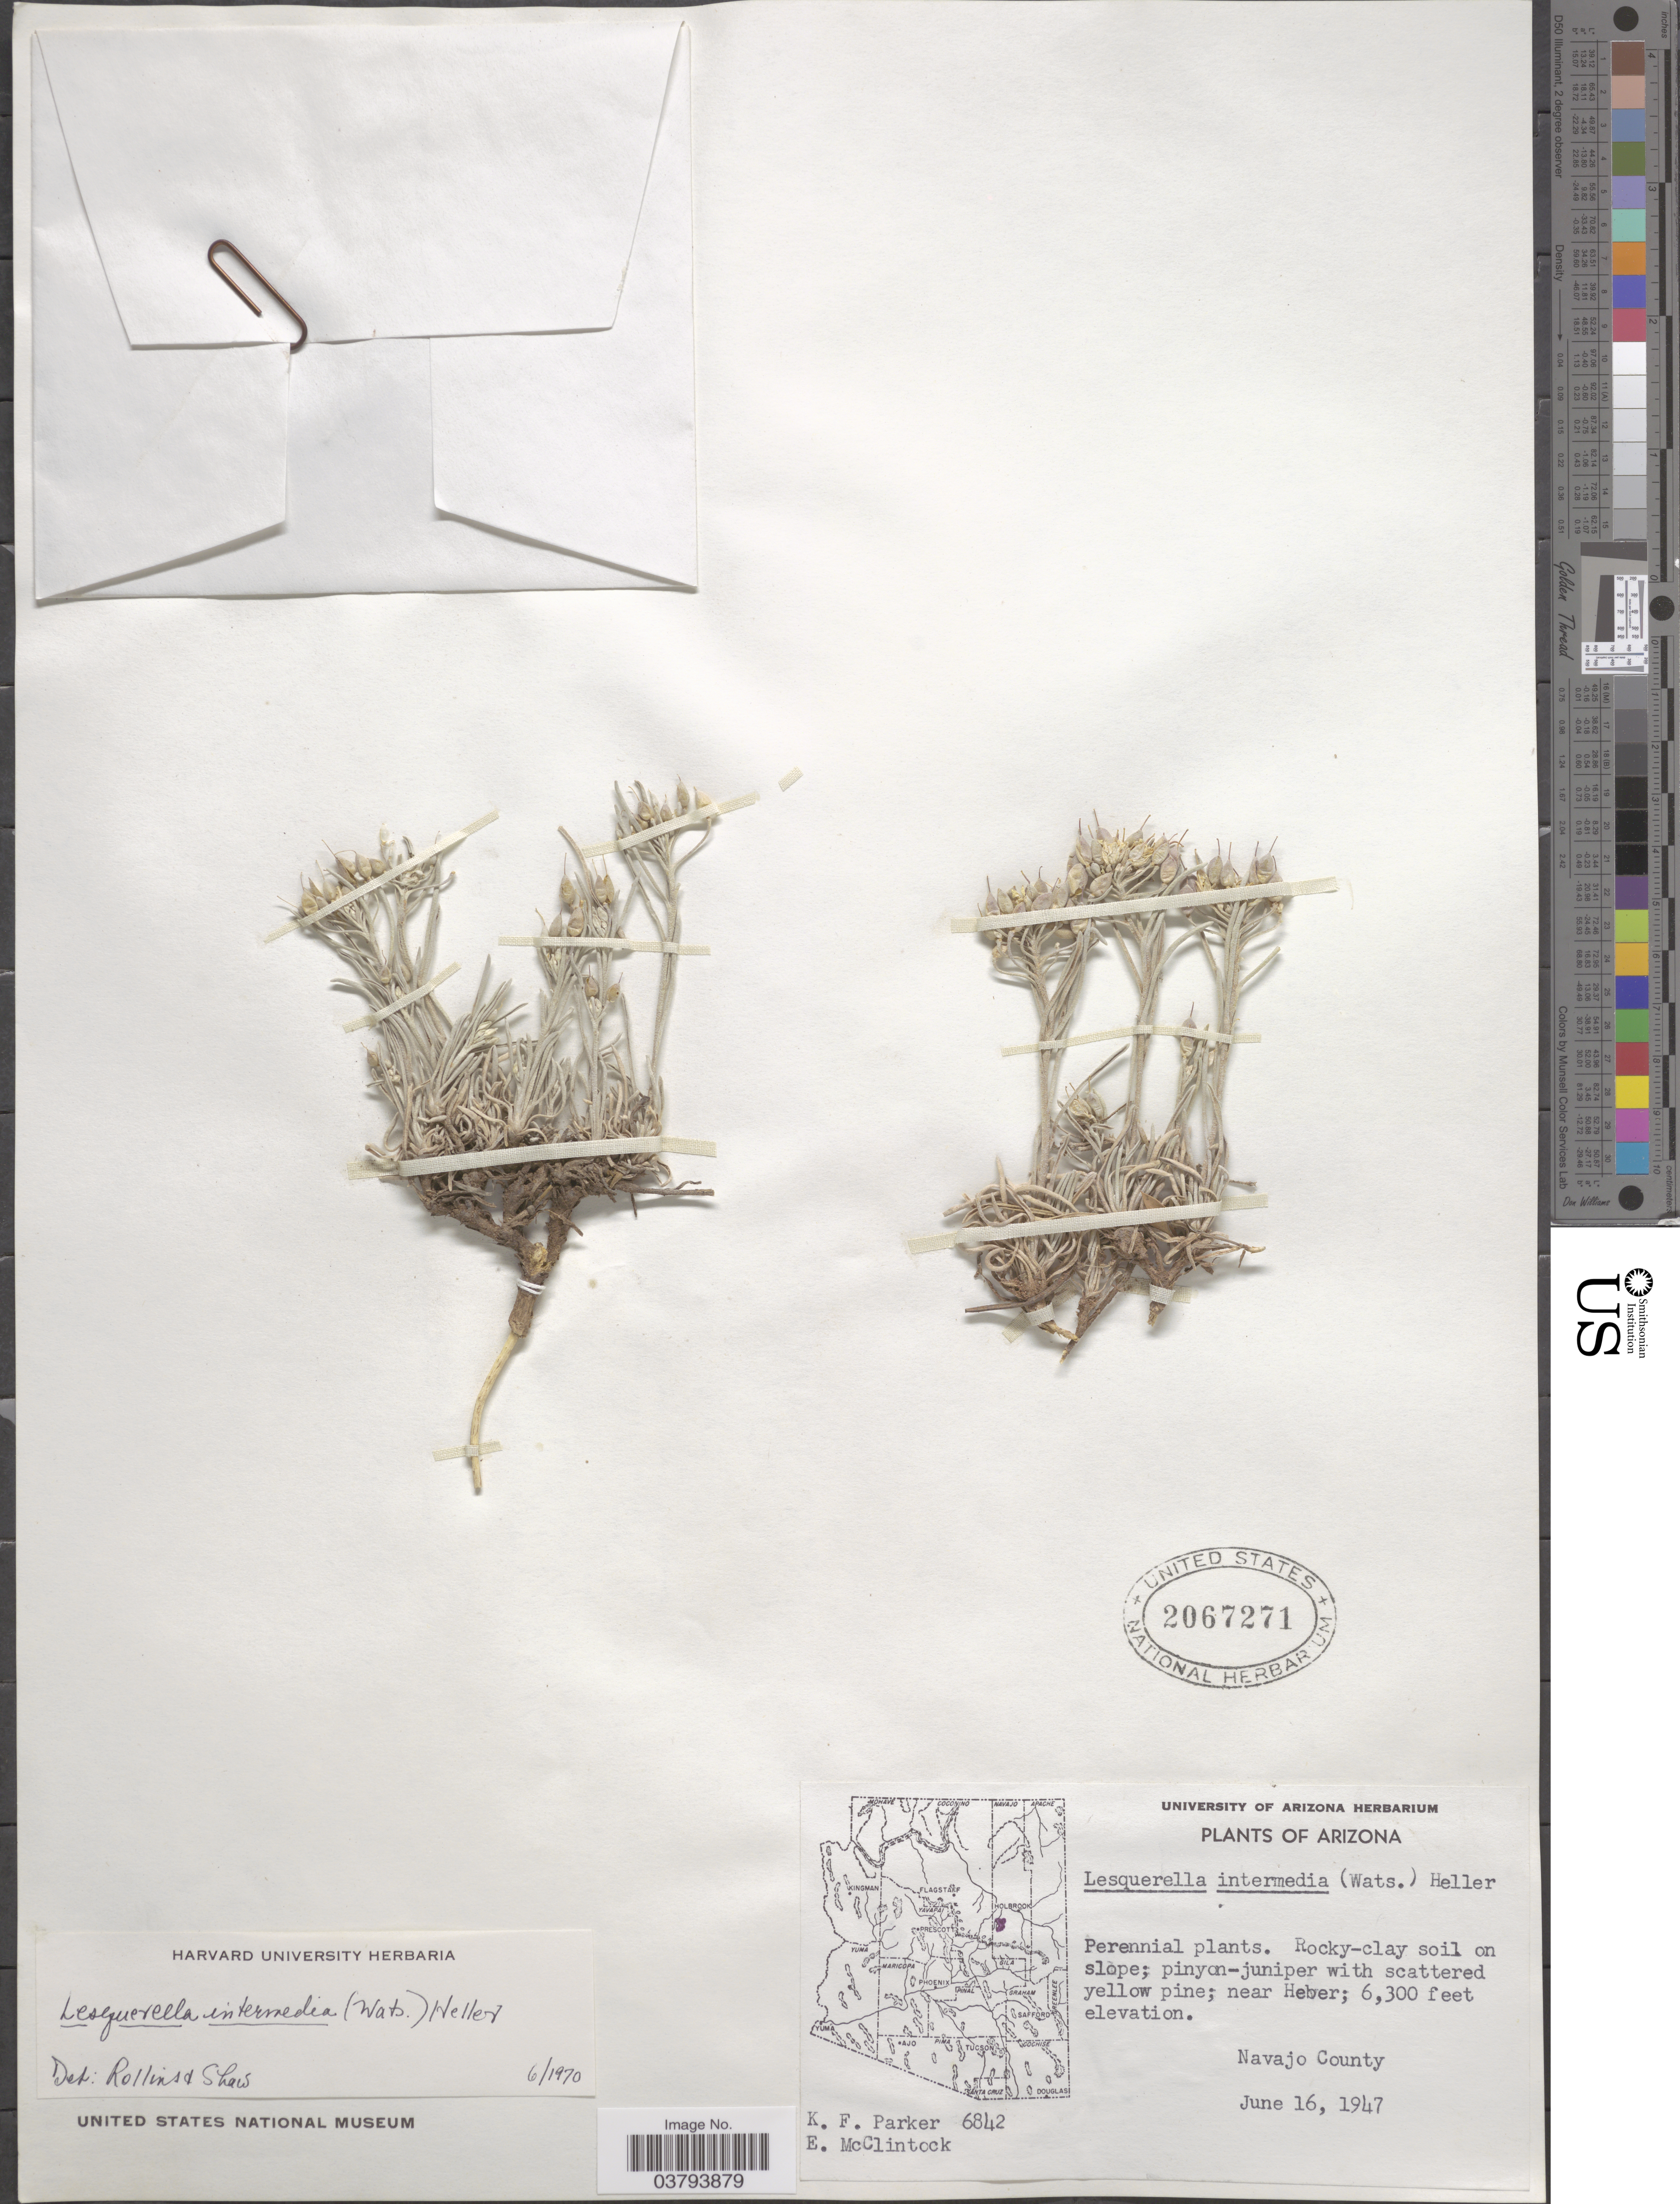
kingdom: Plantae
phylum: Tracheophyta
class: Magnoliopsida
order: Brassicales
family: Brassicaceae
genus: Lesquerella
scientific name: Lesquerella intermedia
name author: (S. Watson) A. Heller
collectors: K. F. Parker & E. McClintock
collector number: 6842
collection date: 1947-06-16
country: United States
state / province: Arizona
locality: Near Heber. Navajo County.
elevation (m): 1920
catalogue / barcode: US 2067271